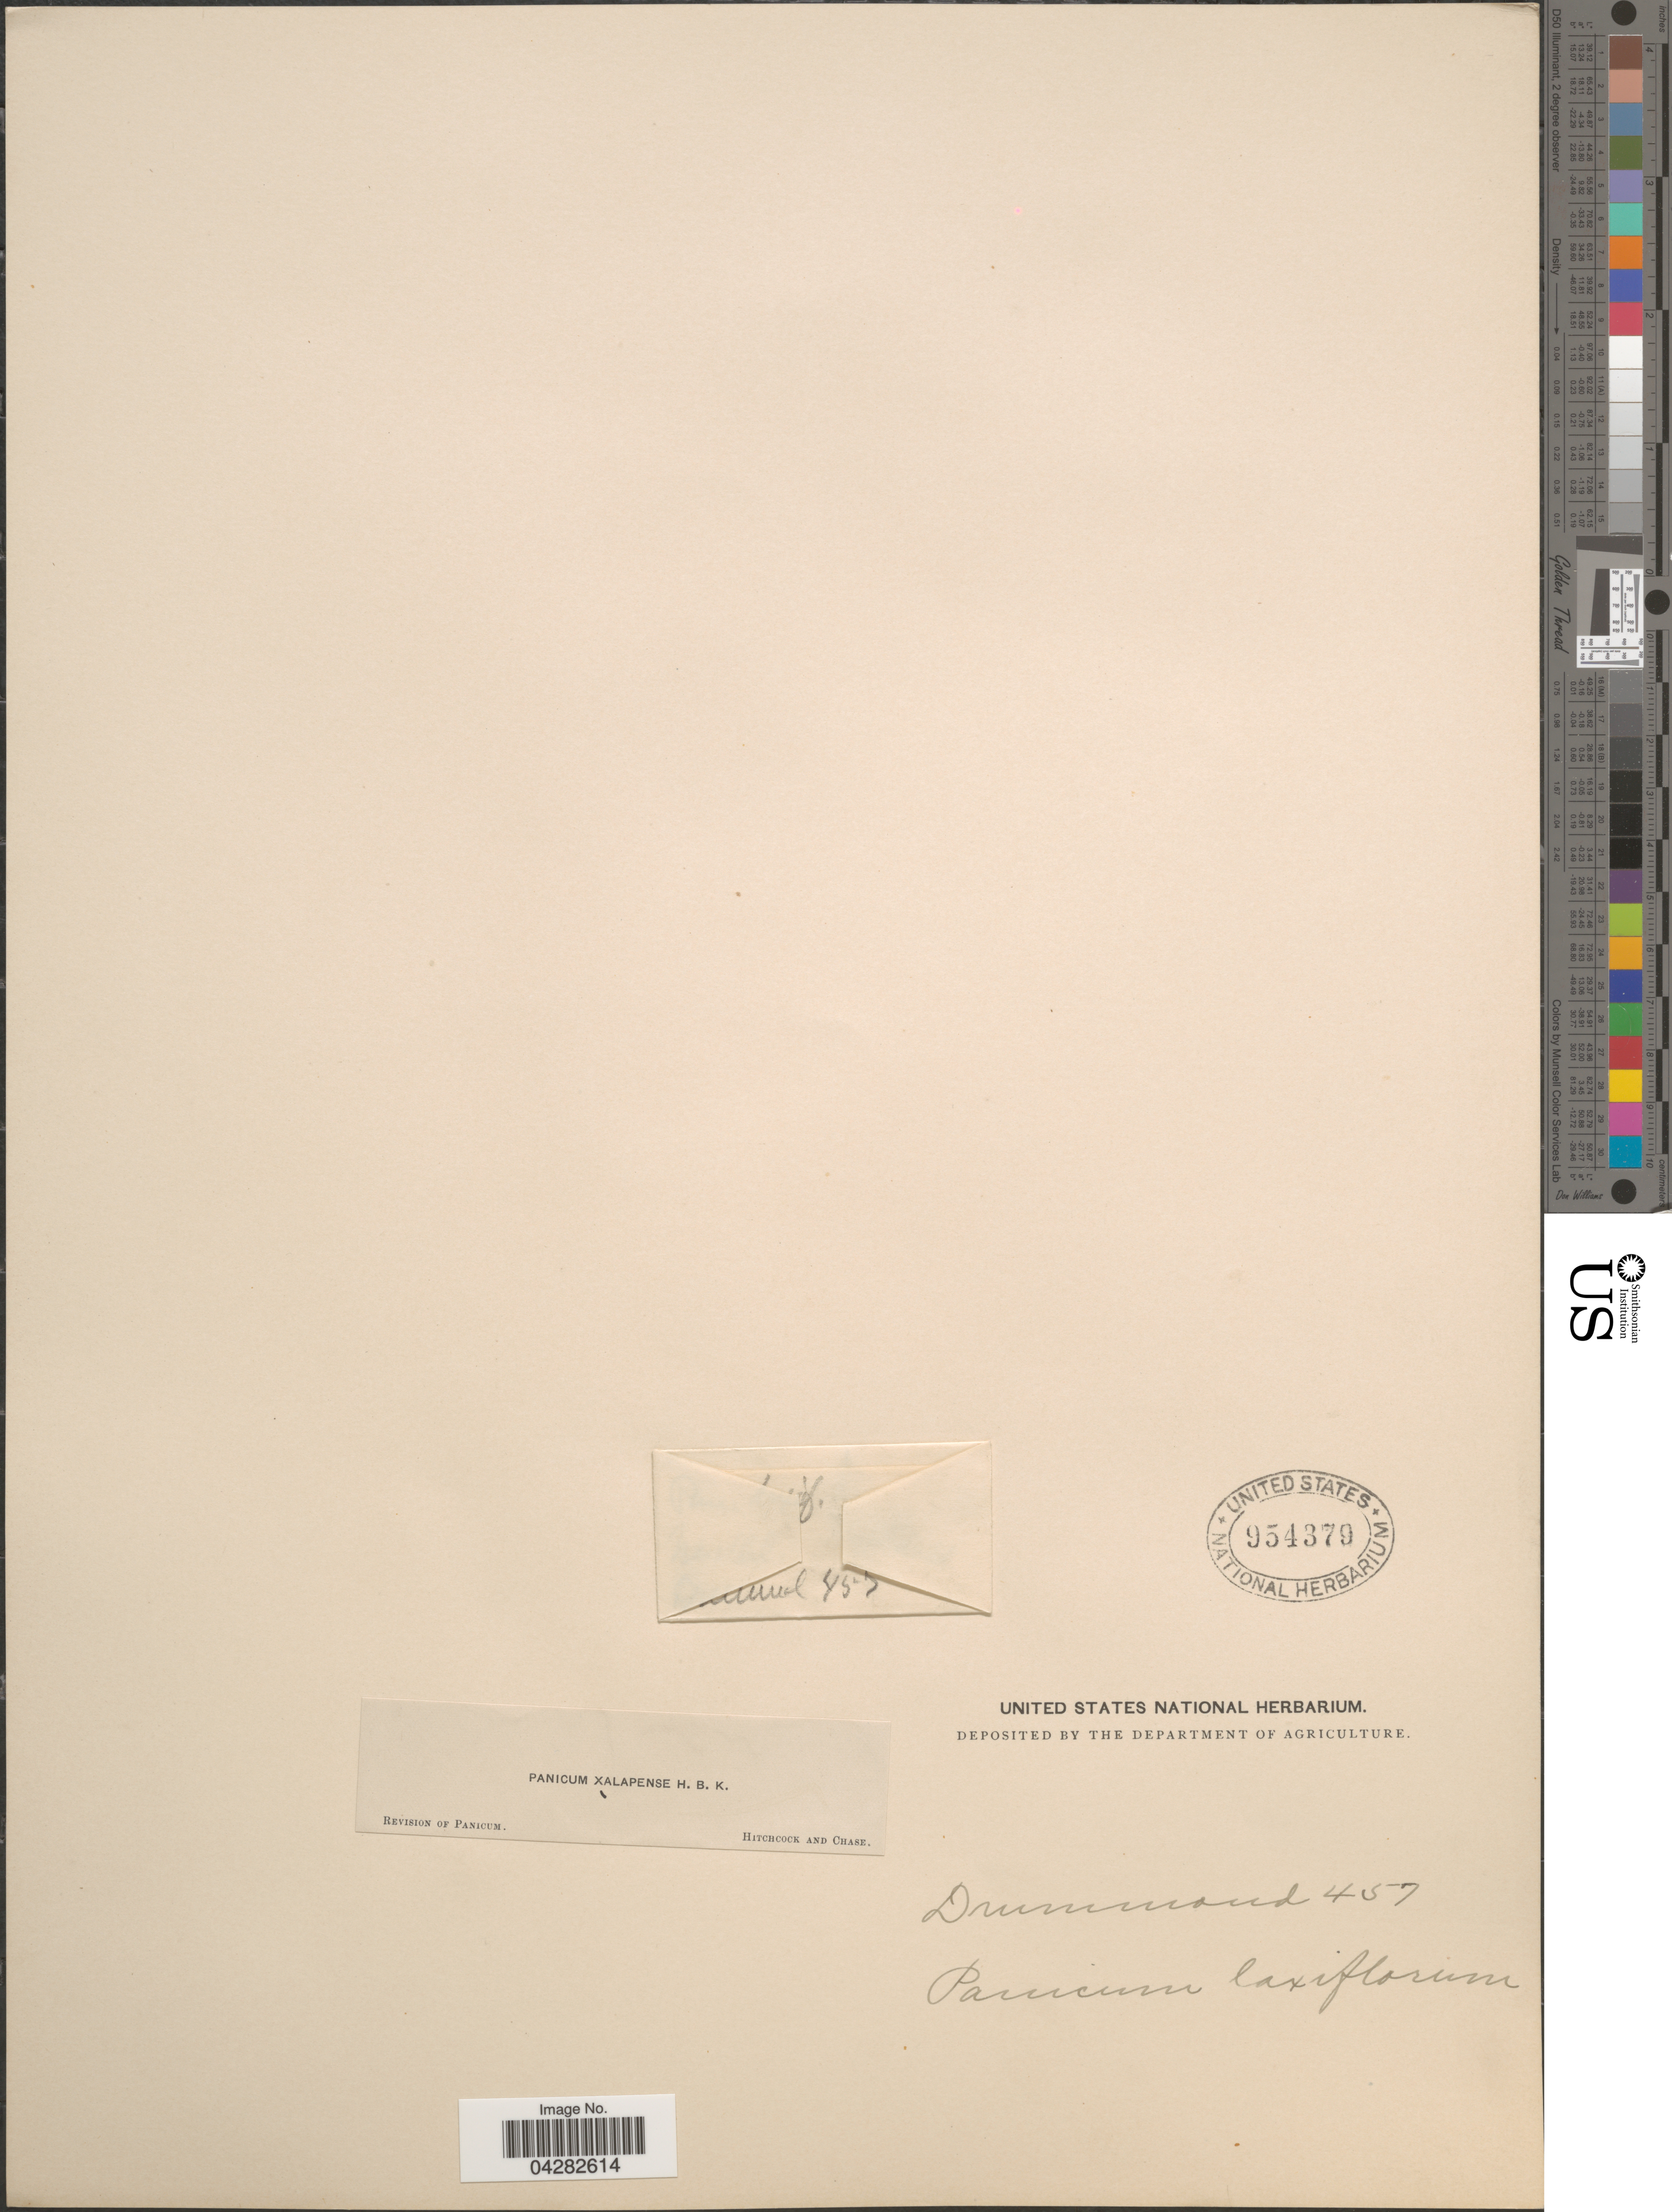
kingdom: Plantae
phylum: Tracheophyta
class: Liliopsida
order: Poales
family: Poaceae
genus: Dichanthelium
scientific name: Dichanthelium laxiflorum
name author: (Lam.) Gould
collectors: -. Drummond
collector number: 457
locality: [illegible text]if.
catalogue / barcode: US 954379